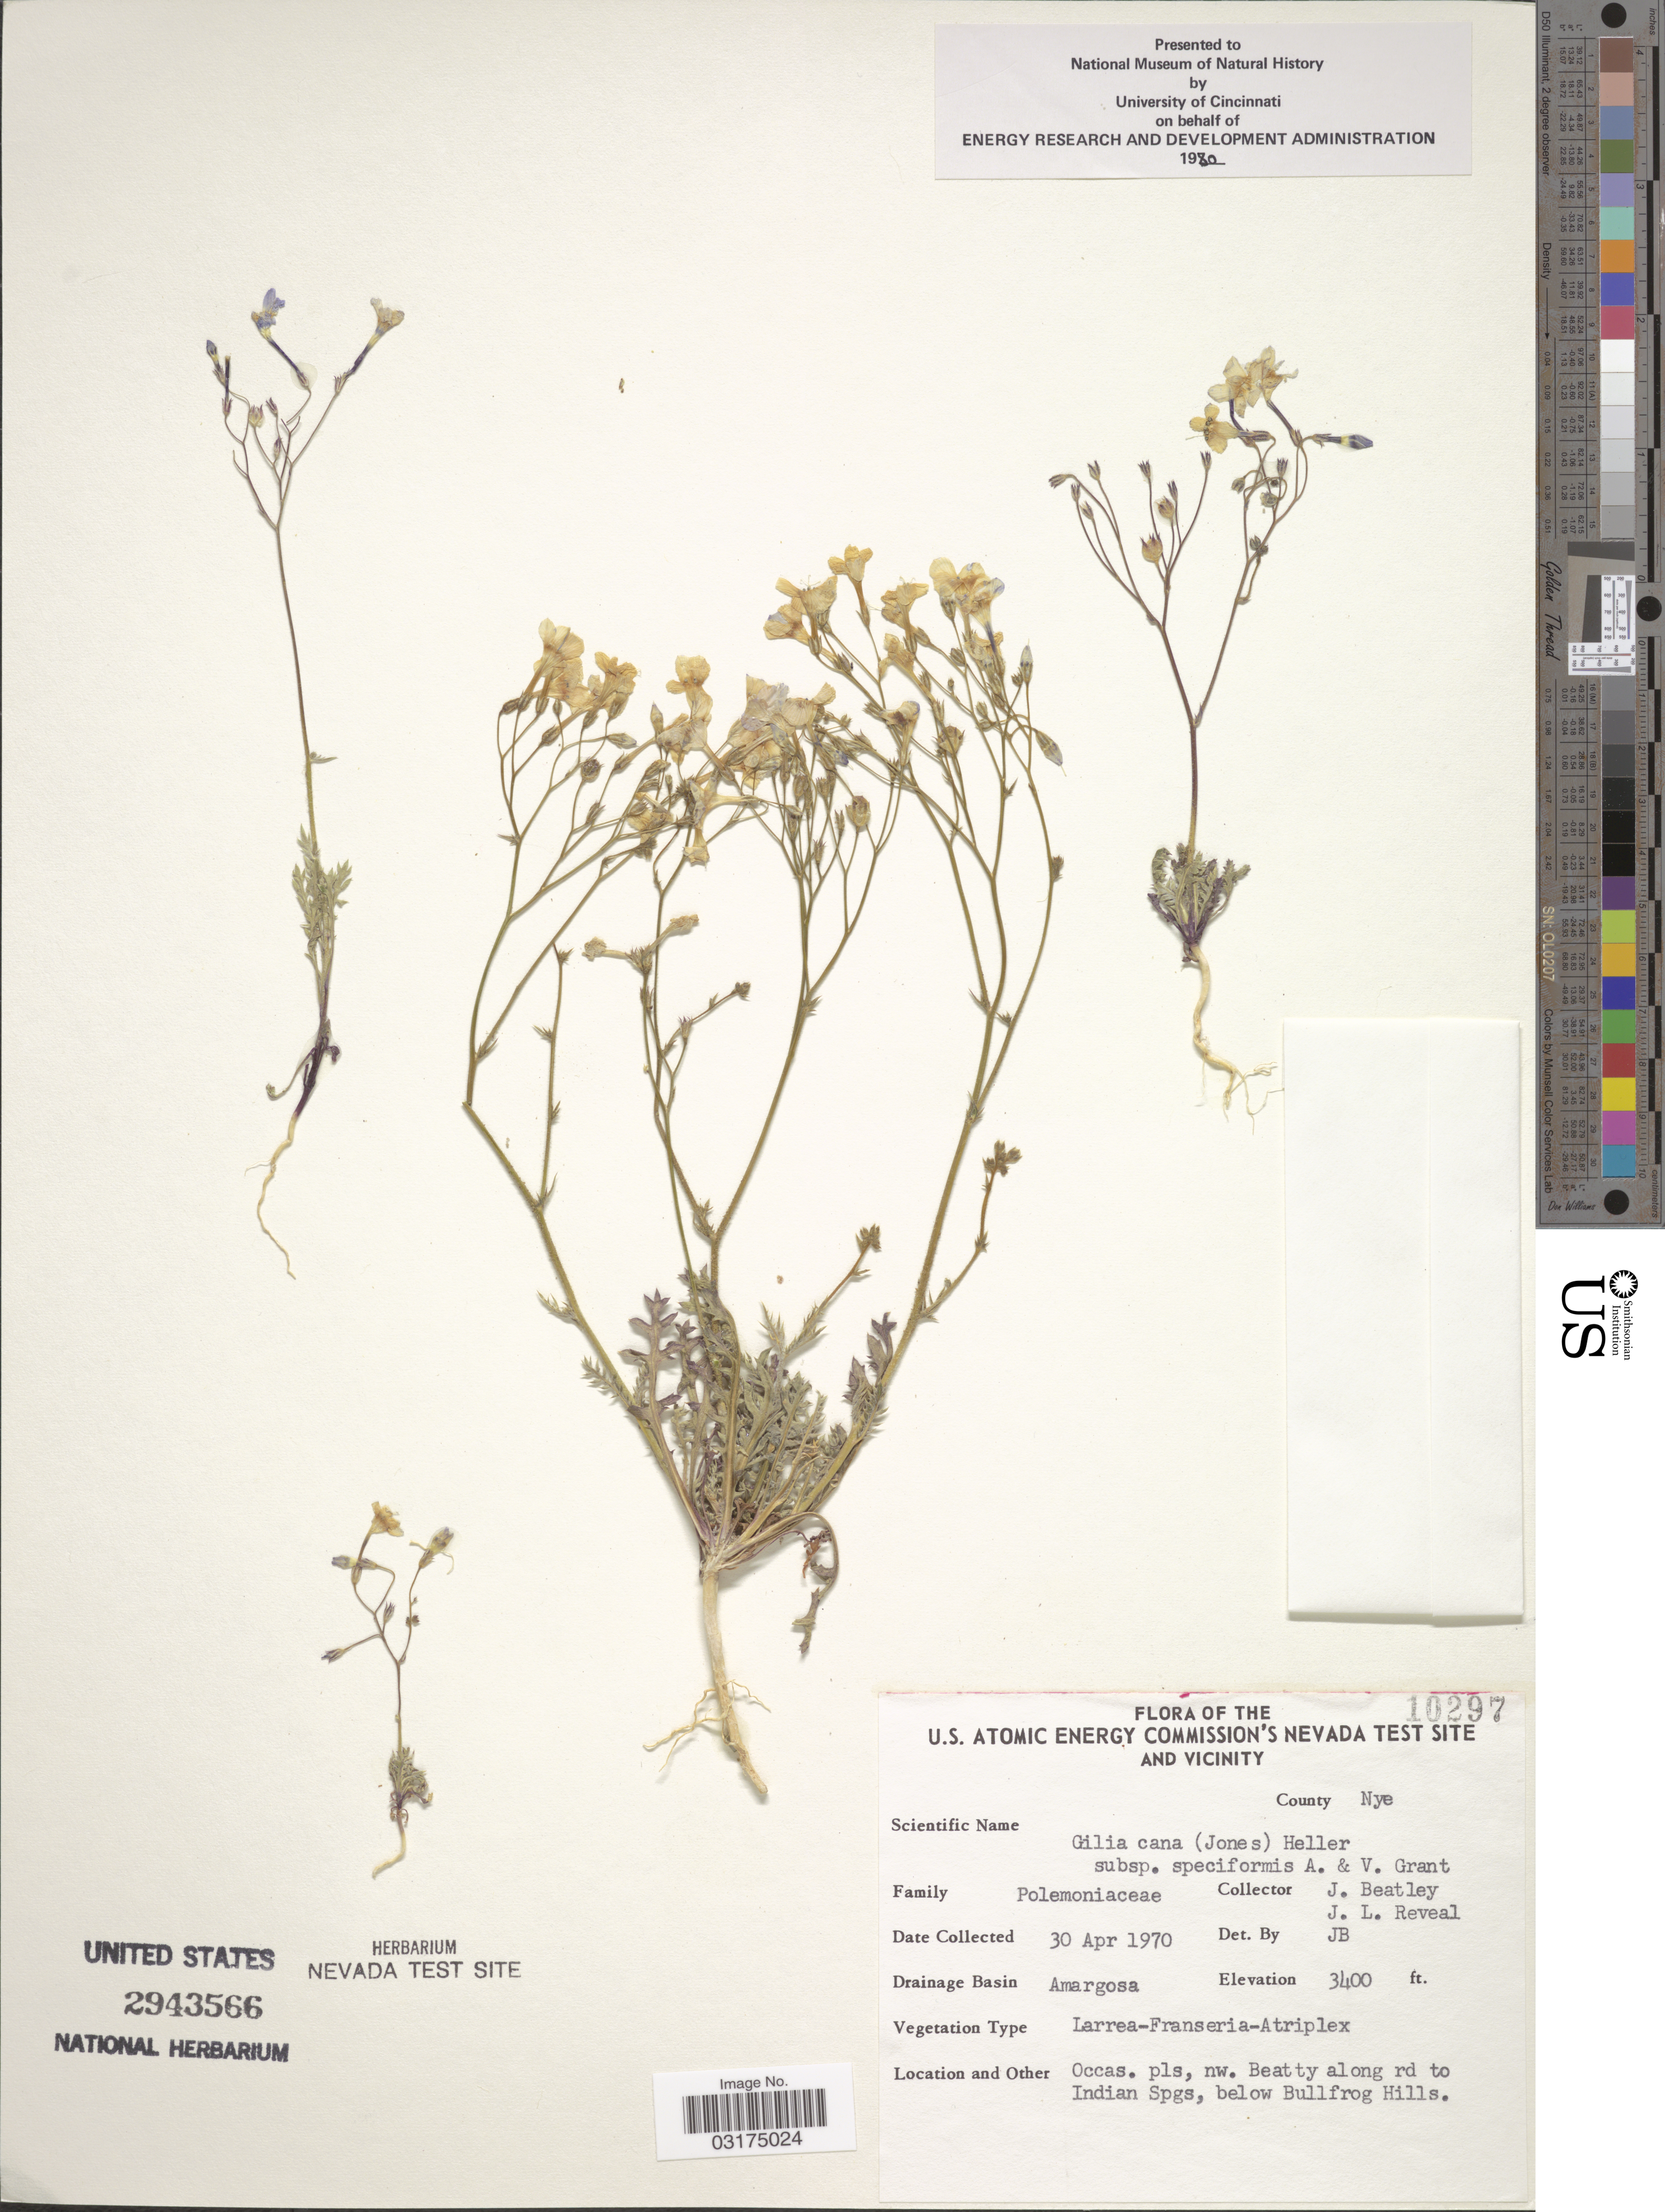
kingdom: Plantae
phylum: Tracheophyta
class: Magnoliopsida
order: Ericales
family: Polemoniaceae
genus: Gilia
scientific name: Gilia cana subsp. speciformis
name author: A.D. Grant & V.E. Grant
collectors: J. C. Beatley & J. L. Reveal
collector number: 10297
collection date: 1970-04-30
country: United States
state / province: Nevada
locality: The U. S. Atomic Energy Commission's Nevada Test Site and Vicinity. County Nye. Drainage Basin Amargosa. Occas. pls, nw. Beatty along rd to Indian Spgs, below Bullfrog Hills.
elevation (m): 1036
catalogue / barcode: US 2943566